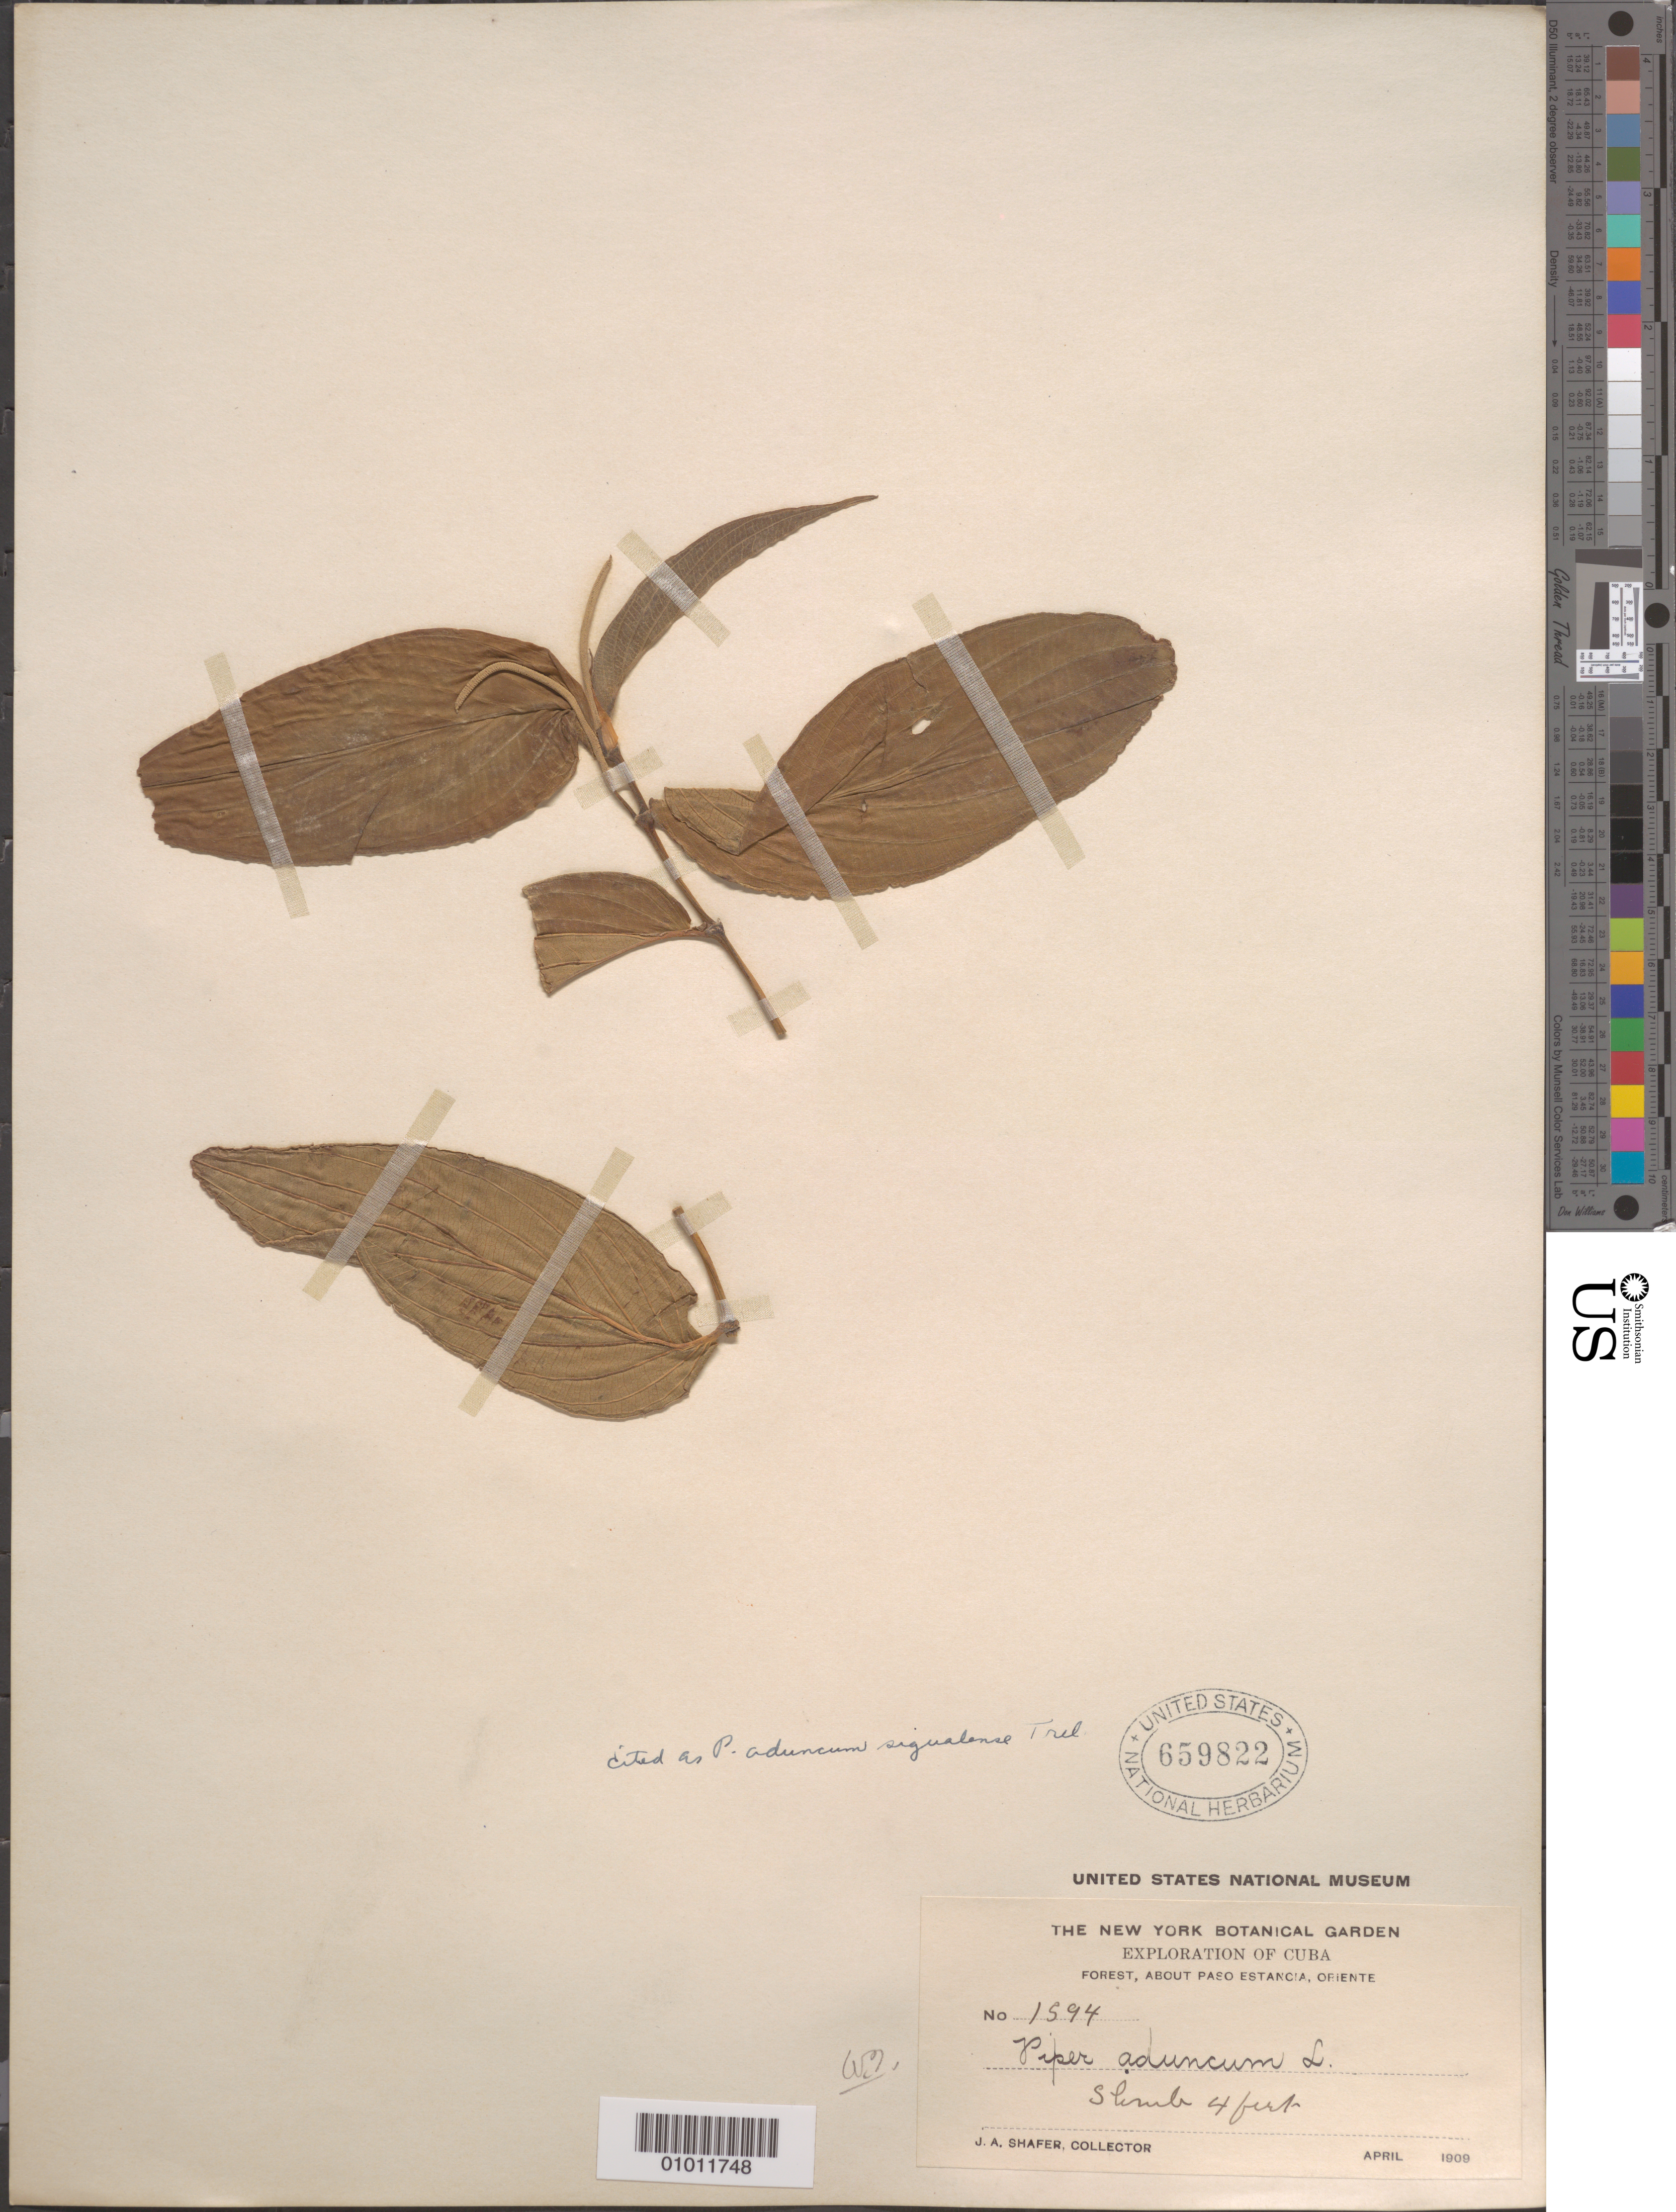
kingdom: Plantae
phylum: Tracheophyta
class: Magnoliopsida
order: Piperales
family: Piperaceae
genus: Piper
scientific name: Piper aduncum var. aduncum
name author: L.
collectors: J. A. Shafer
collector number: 1594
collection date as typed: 27 Apr 1909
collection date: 1909-04-27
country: Cuba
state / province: Granma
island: Cuba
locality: Forest, about Paso Estancia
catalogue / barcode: US 659822